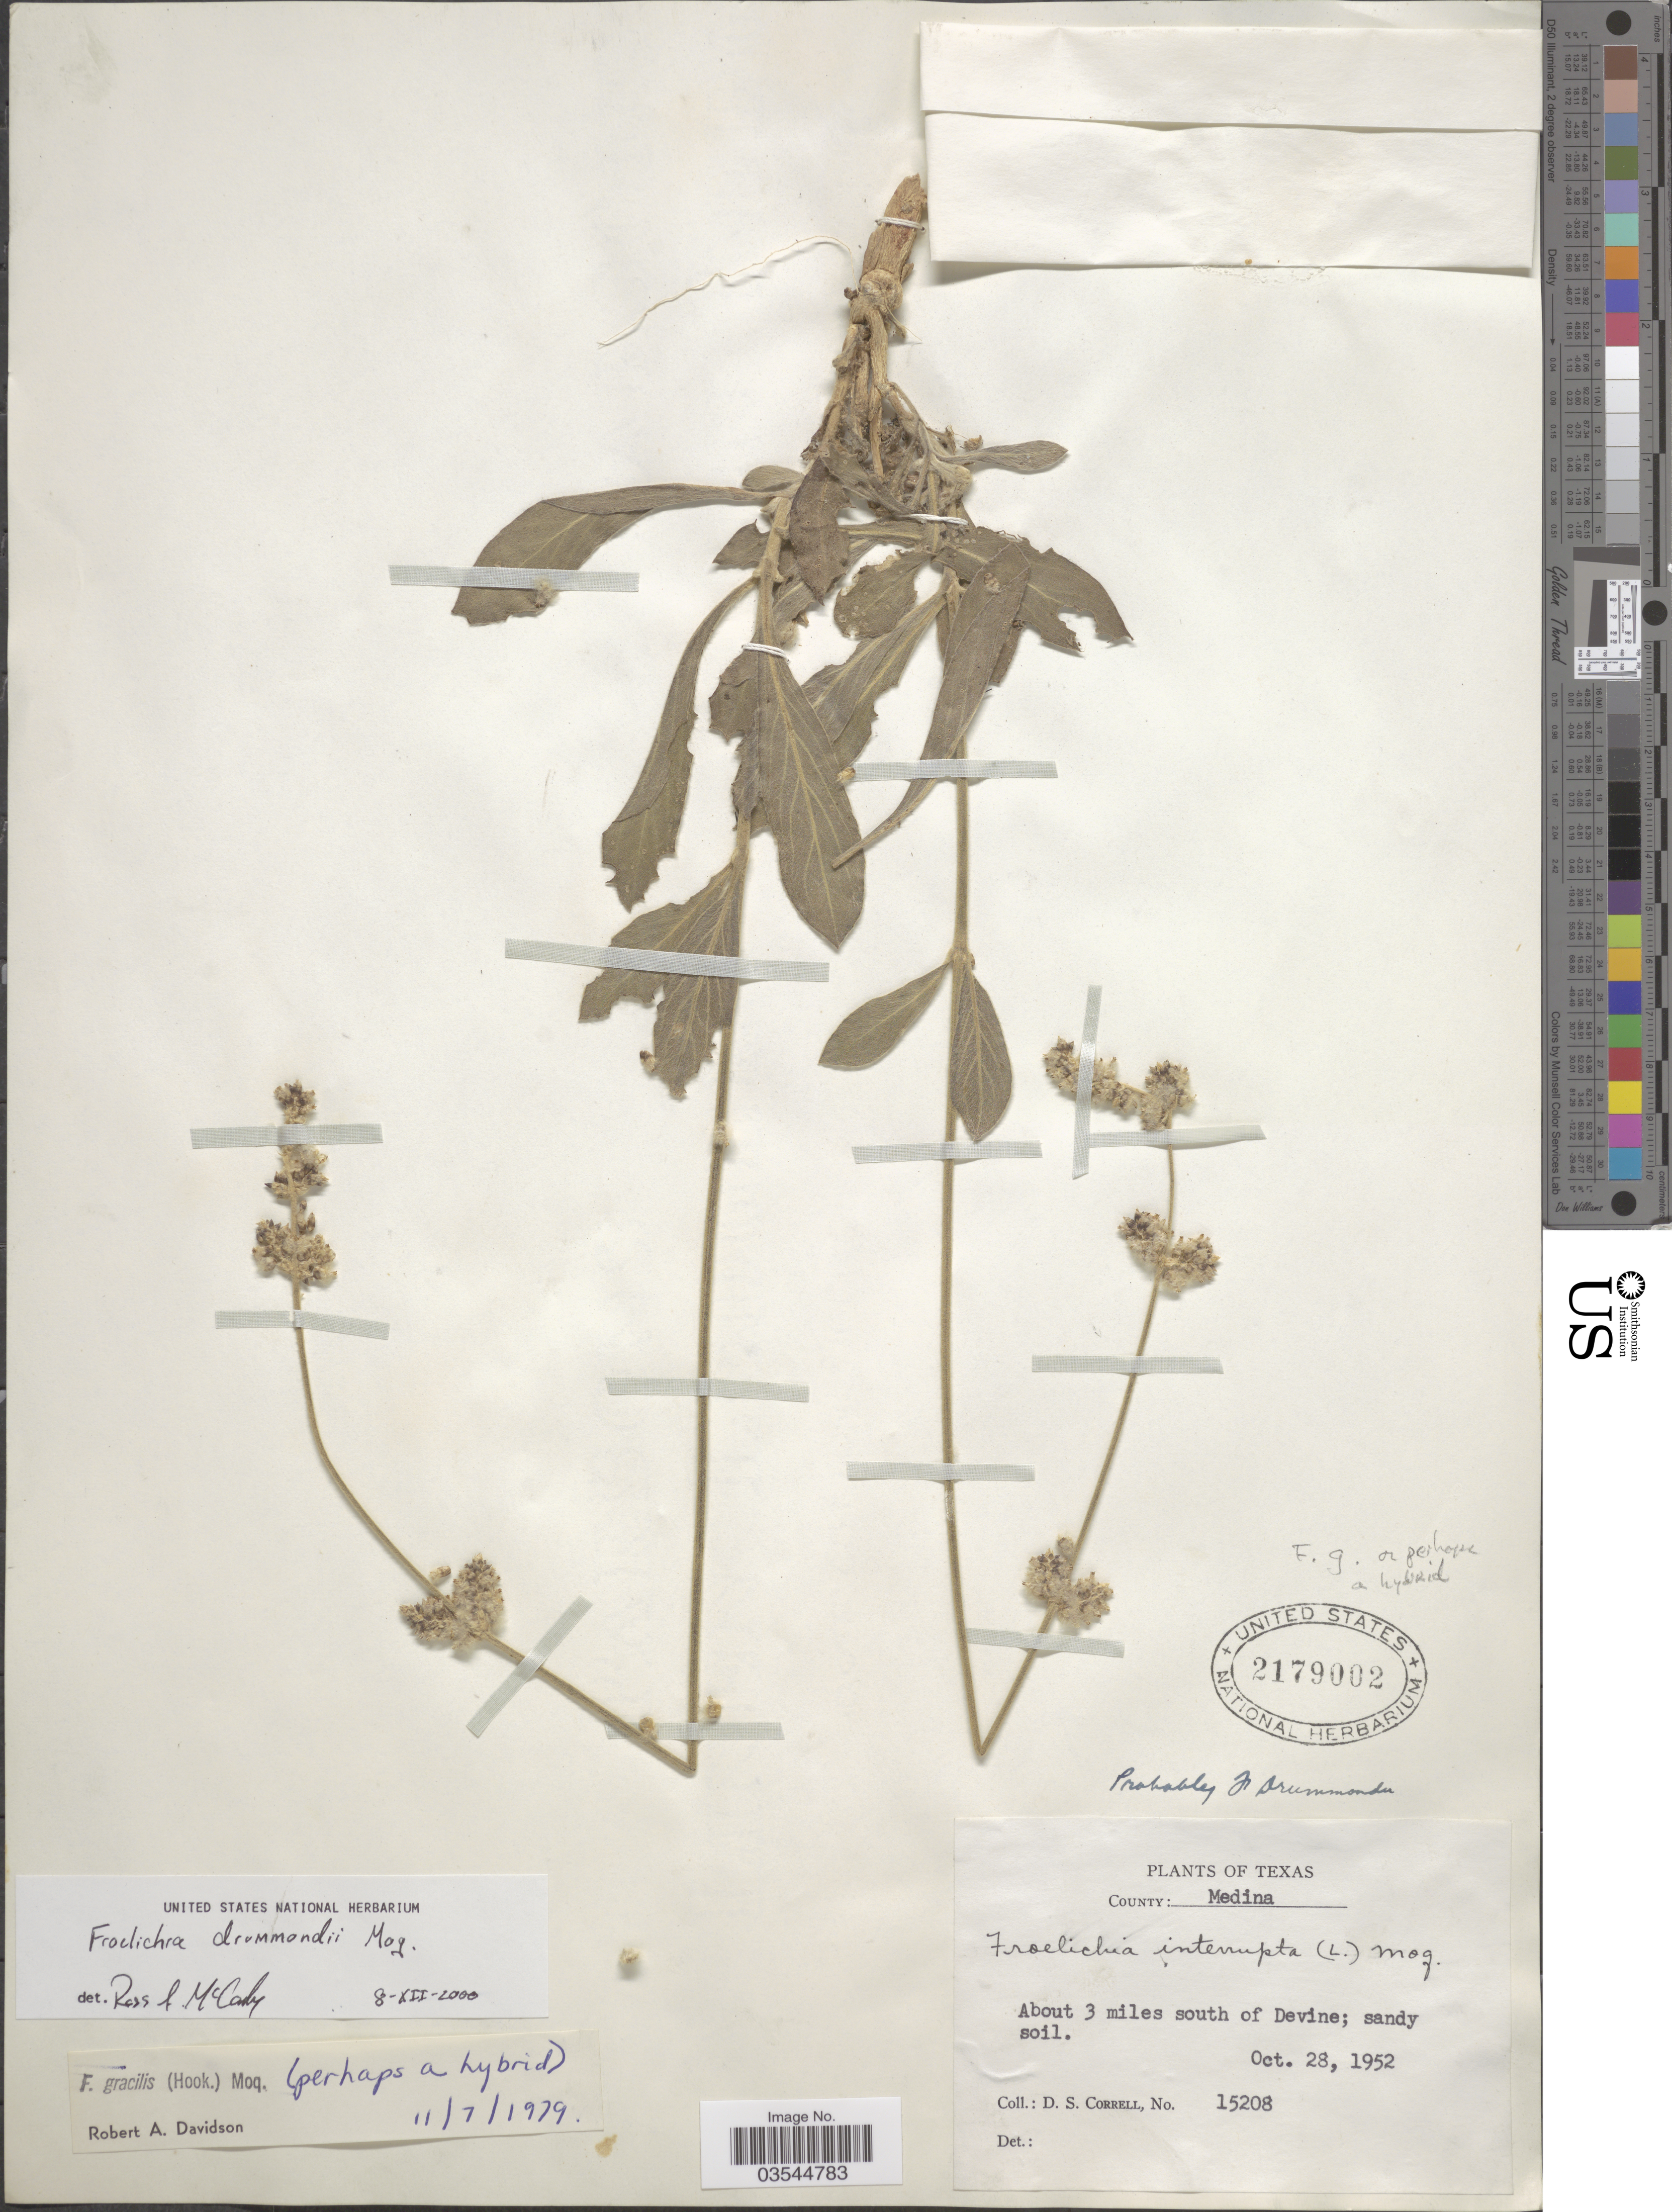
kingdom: Plantae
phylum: Tracheophyta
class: Magnoliopsida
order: Caryophyllales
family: Amaranthaceae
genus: Froelichia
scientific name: Froelichia drummondii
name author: Moq.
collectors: D. S. Correll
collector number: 15208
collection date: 1952-10-28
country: United States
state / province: Texas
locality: County: Medina. About 3 miles south of Devine.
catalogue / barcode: US 2179002